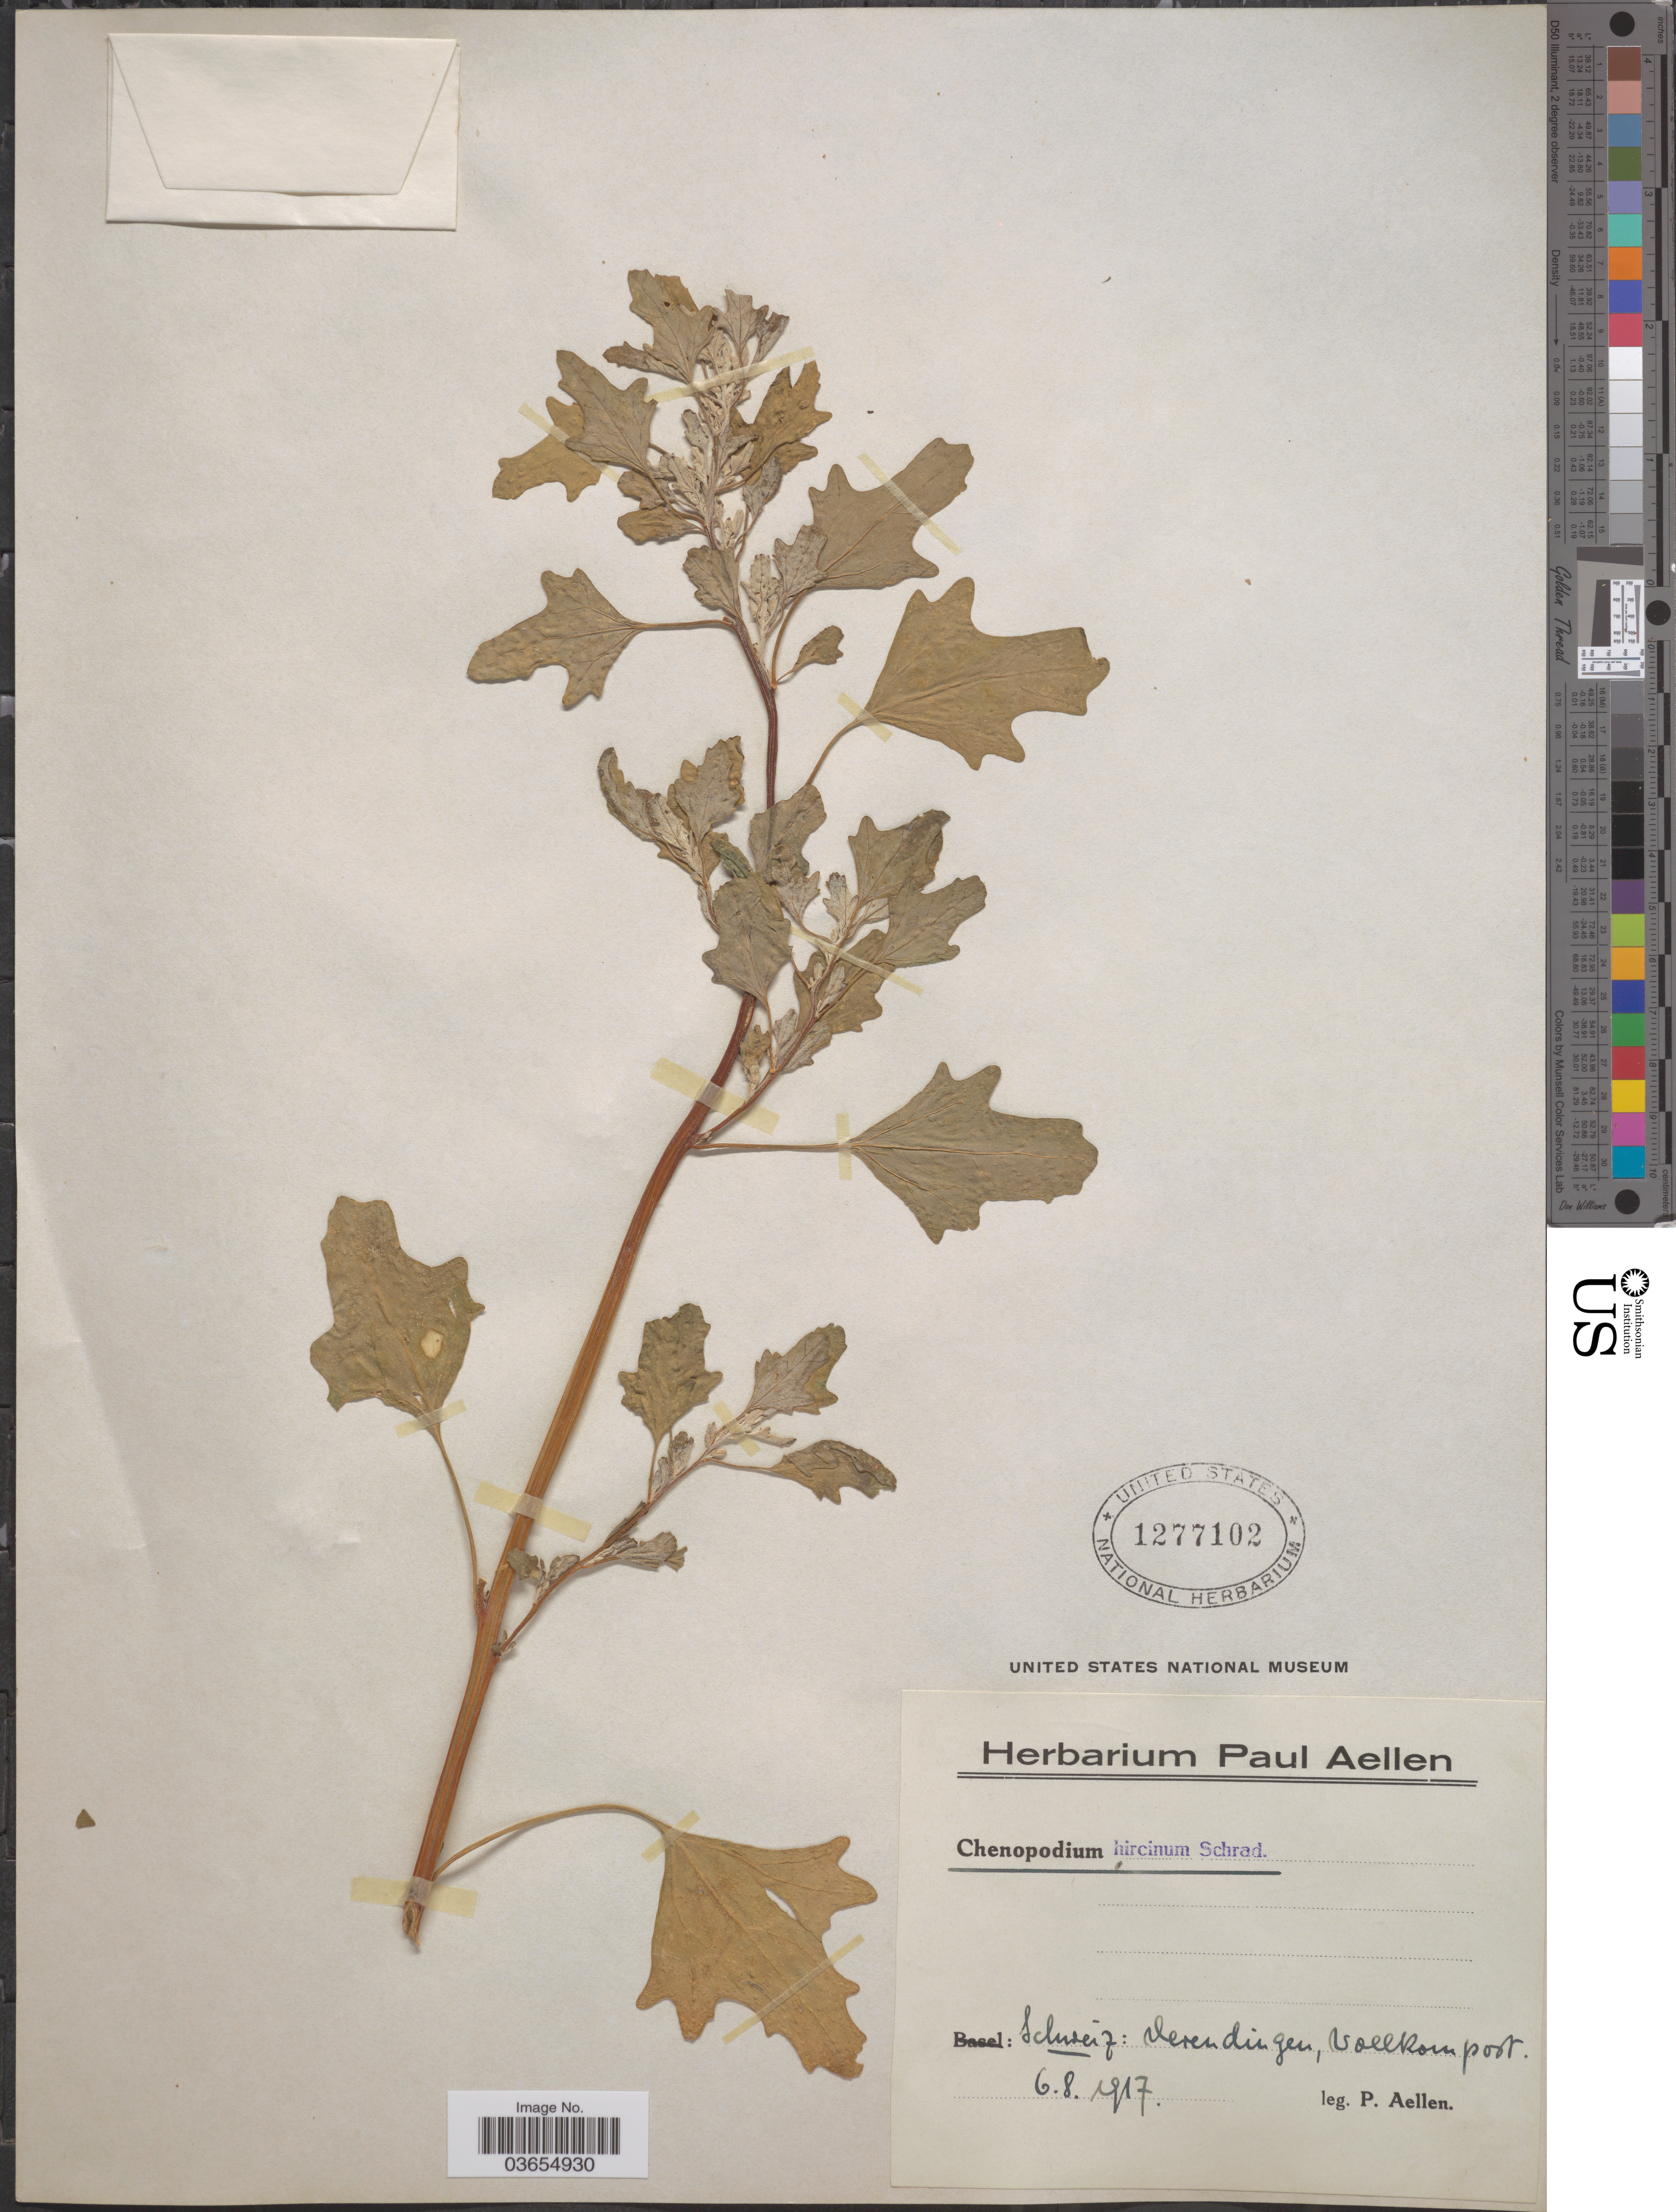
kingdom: Plantae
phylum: Tracheophyta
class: Magnoliopsida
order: Caryophyllales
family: Amaranthaceae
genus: Chenopodium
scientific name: Chenopodium hircinum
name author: Schrad.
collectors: P. Aellen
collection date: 1917-08-06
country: Switzerland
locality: Schweiz: Derendingen, Wollkompost.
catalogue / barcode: US 1277102